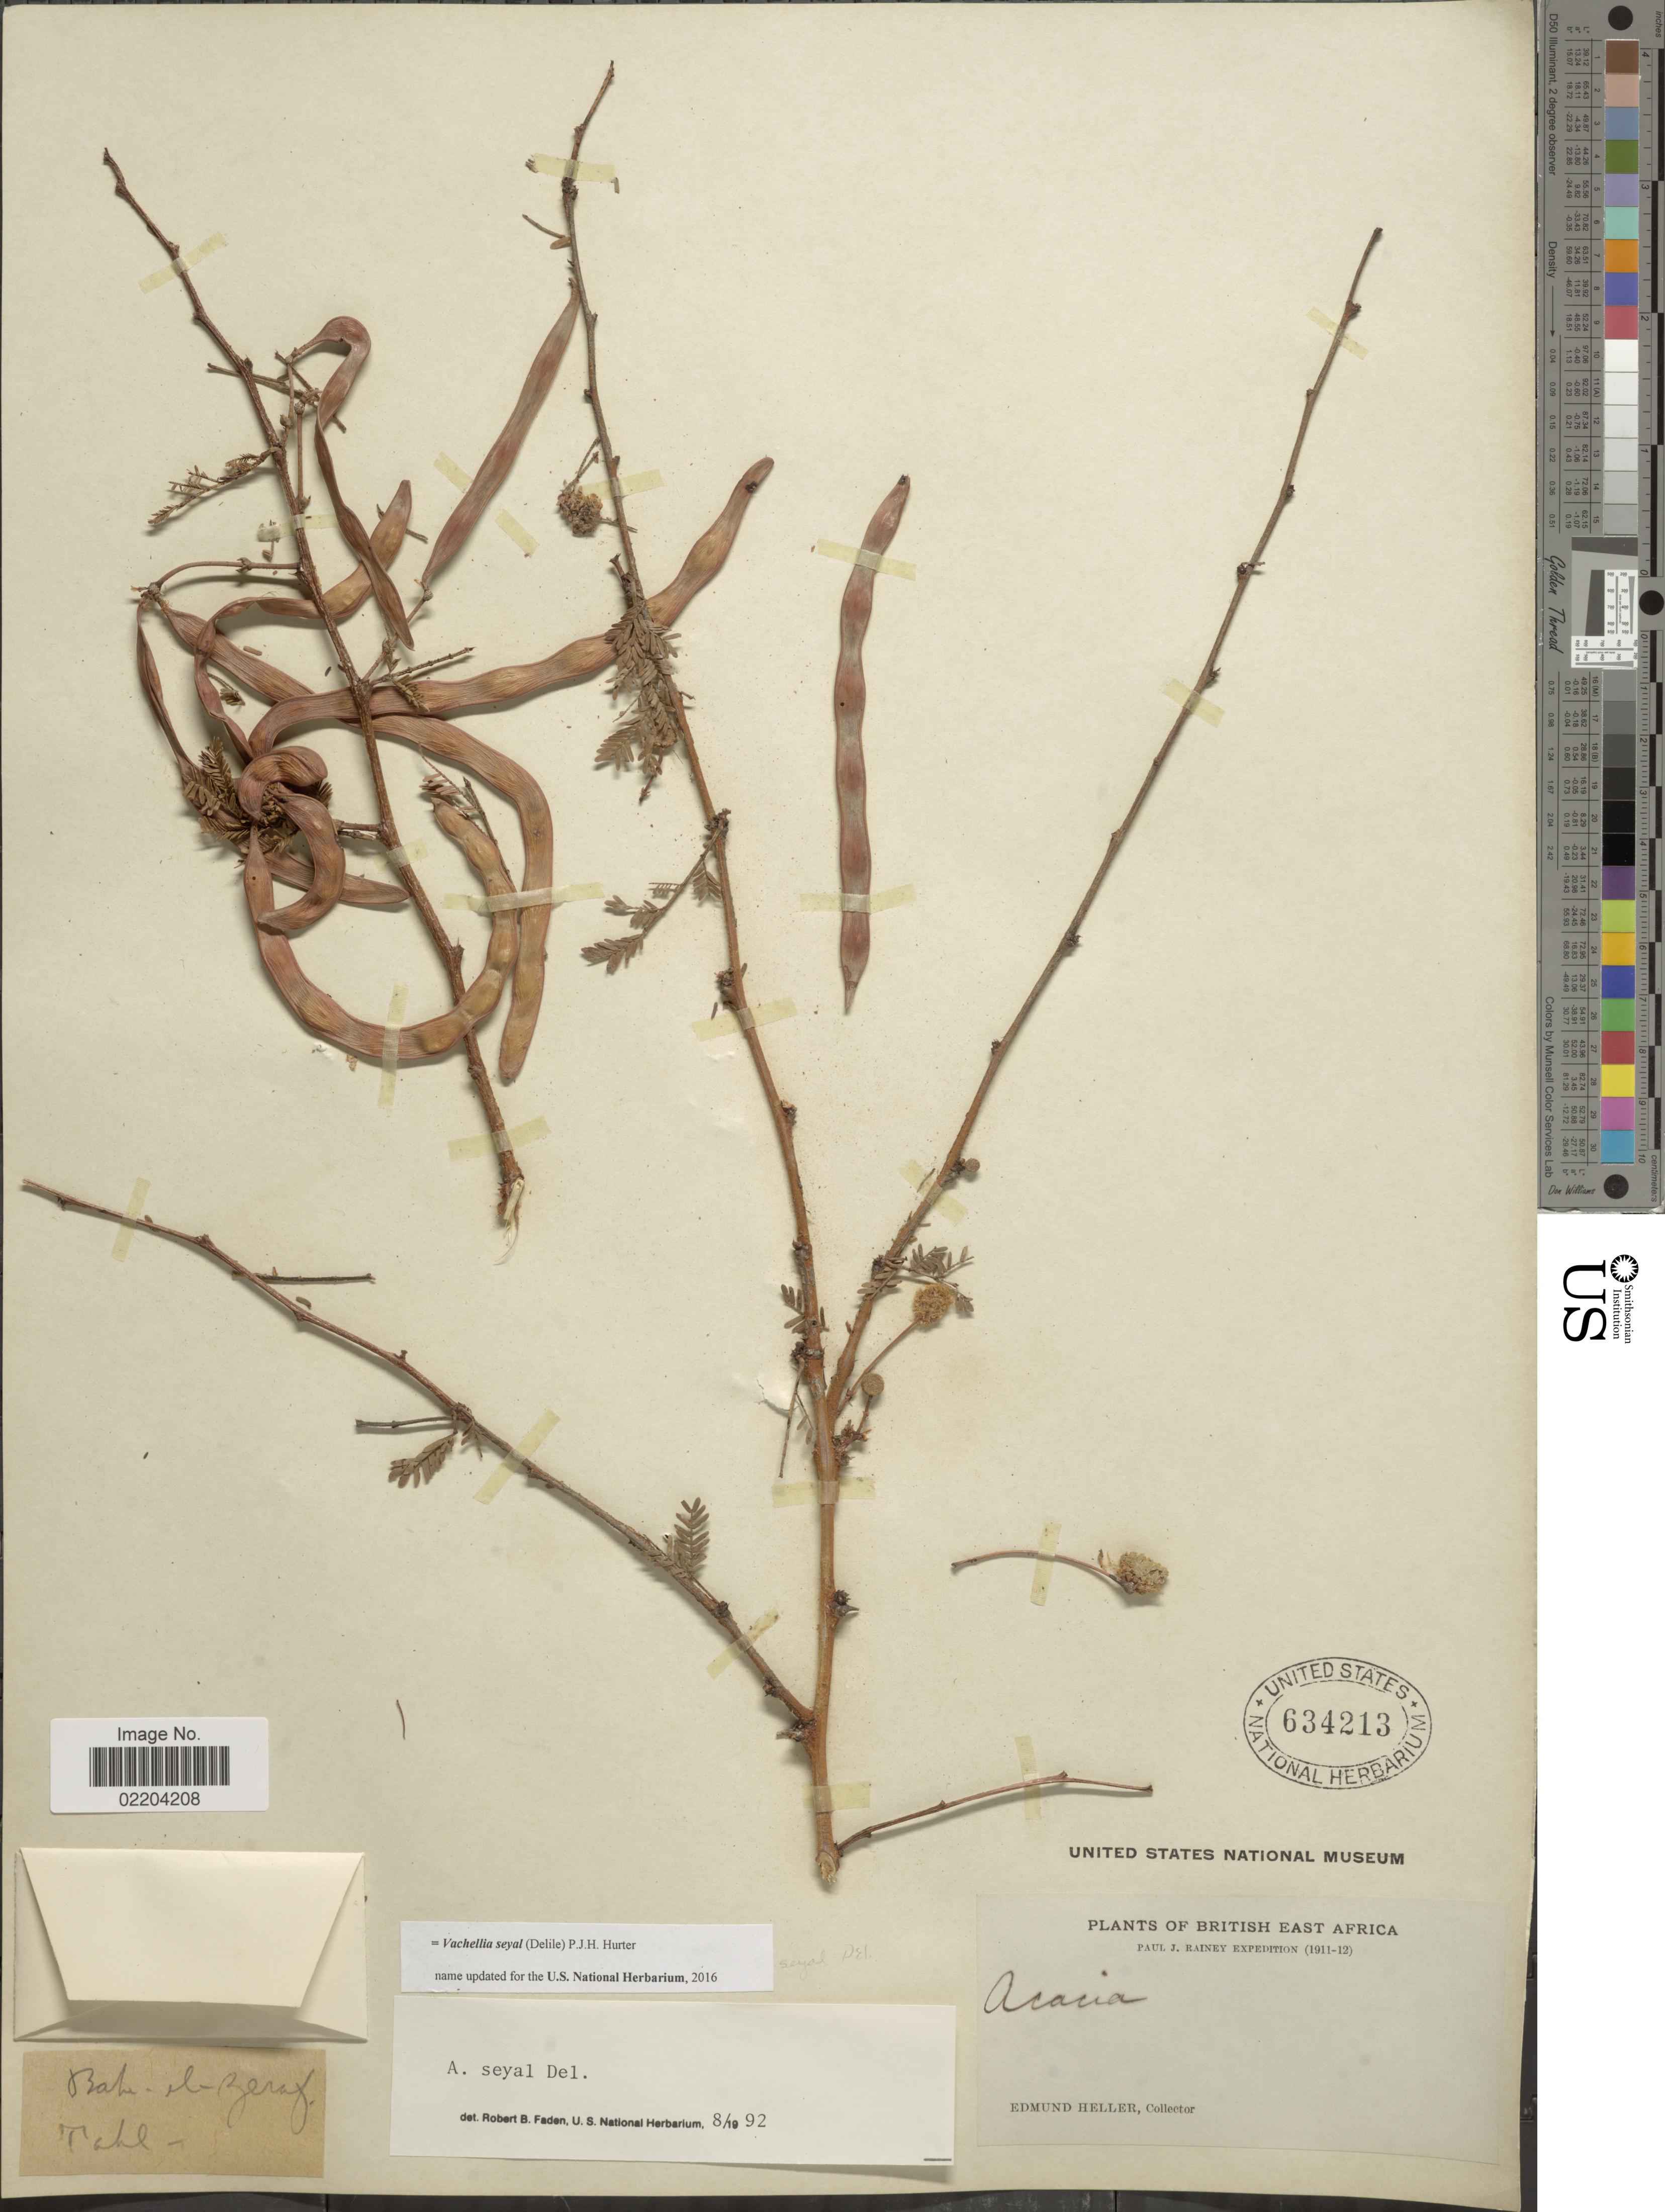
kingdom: Plantae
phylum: Tracheophyta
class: Magnoliopsida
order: Fabales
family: Fabaceae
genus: Vachellia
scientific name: Vachellia seyal var. seyal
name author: (Delile) P.J.H. Hurter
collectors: E. Heller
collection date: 1911/1912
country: Kenya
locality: British East Africa, Bah-el-Zeraf Tahl [interpreted]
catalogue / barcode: US 634213